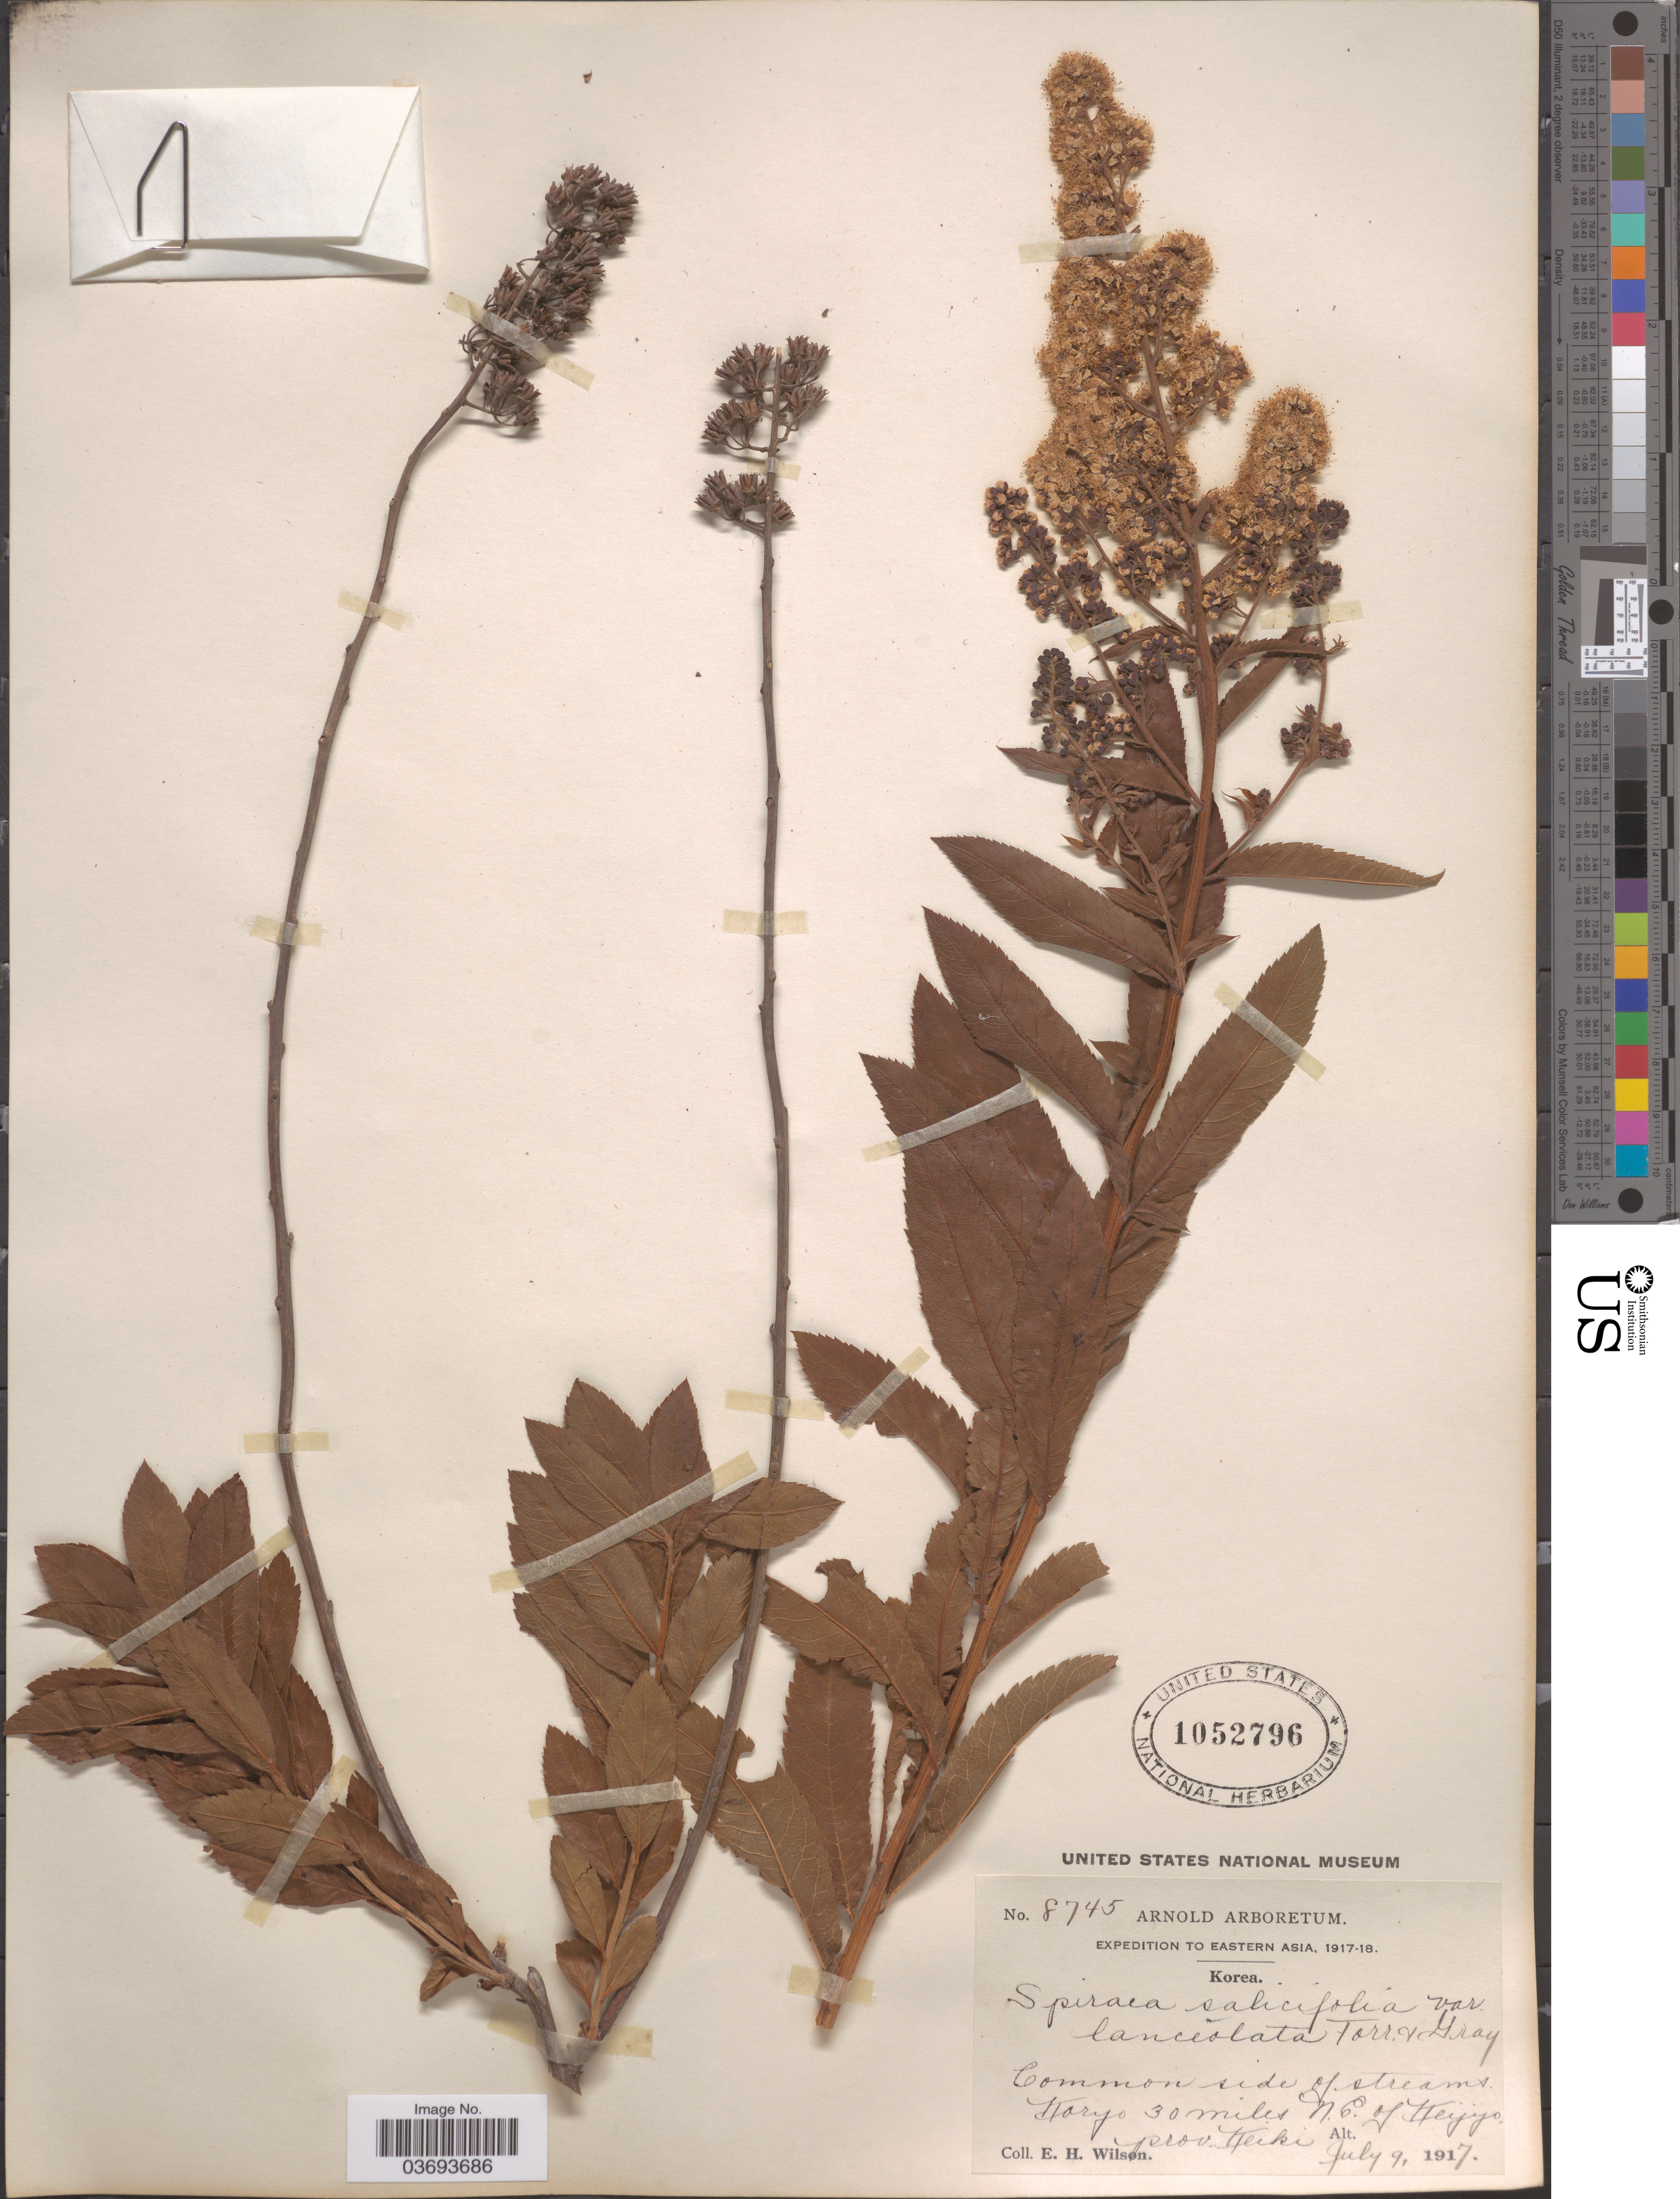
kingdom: Plantae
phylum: Tracheophyta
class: Magnoliopsida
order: Rosales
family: Rosaceae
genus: Spiraea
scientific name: Spiraea salicifolia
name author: L.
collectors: E. Wilson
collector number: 8745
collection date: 1917-07-09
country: South Korea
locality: Eastern Asia. Common side of streams. Koryo 30 miles N. E. of Keijyo prov. Keiki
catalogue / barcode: US 1052796